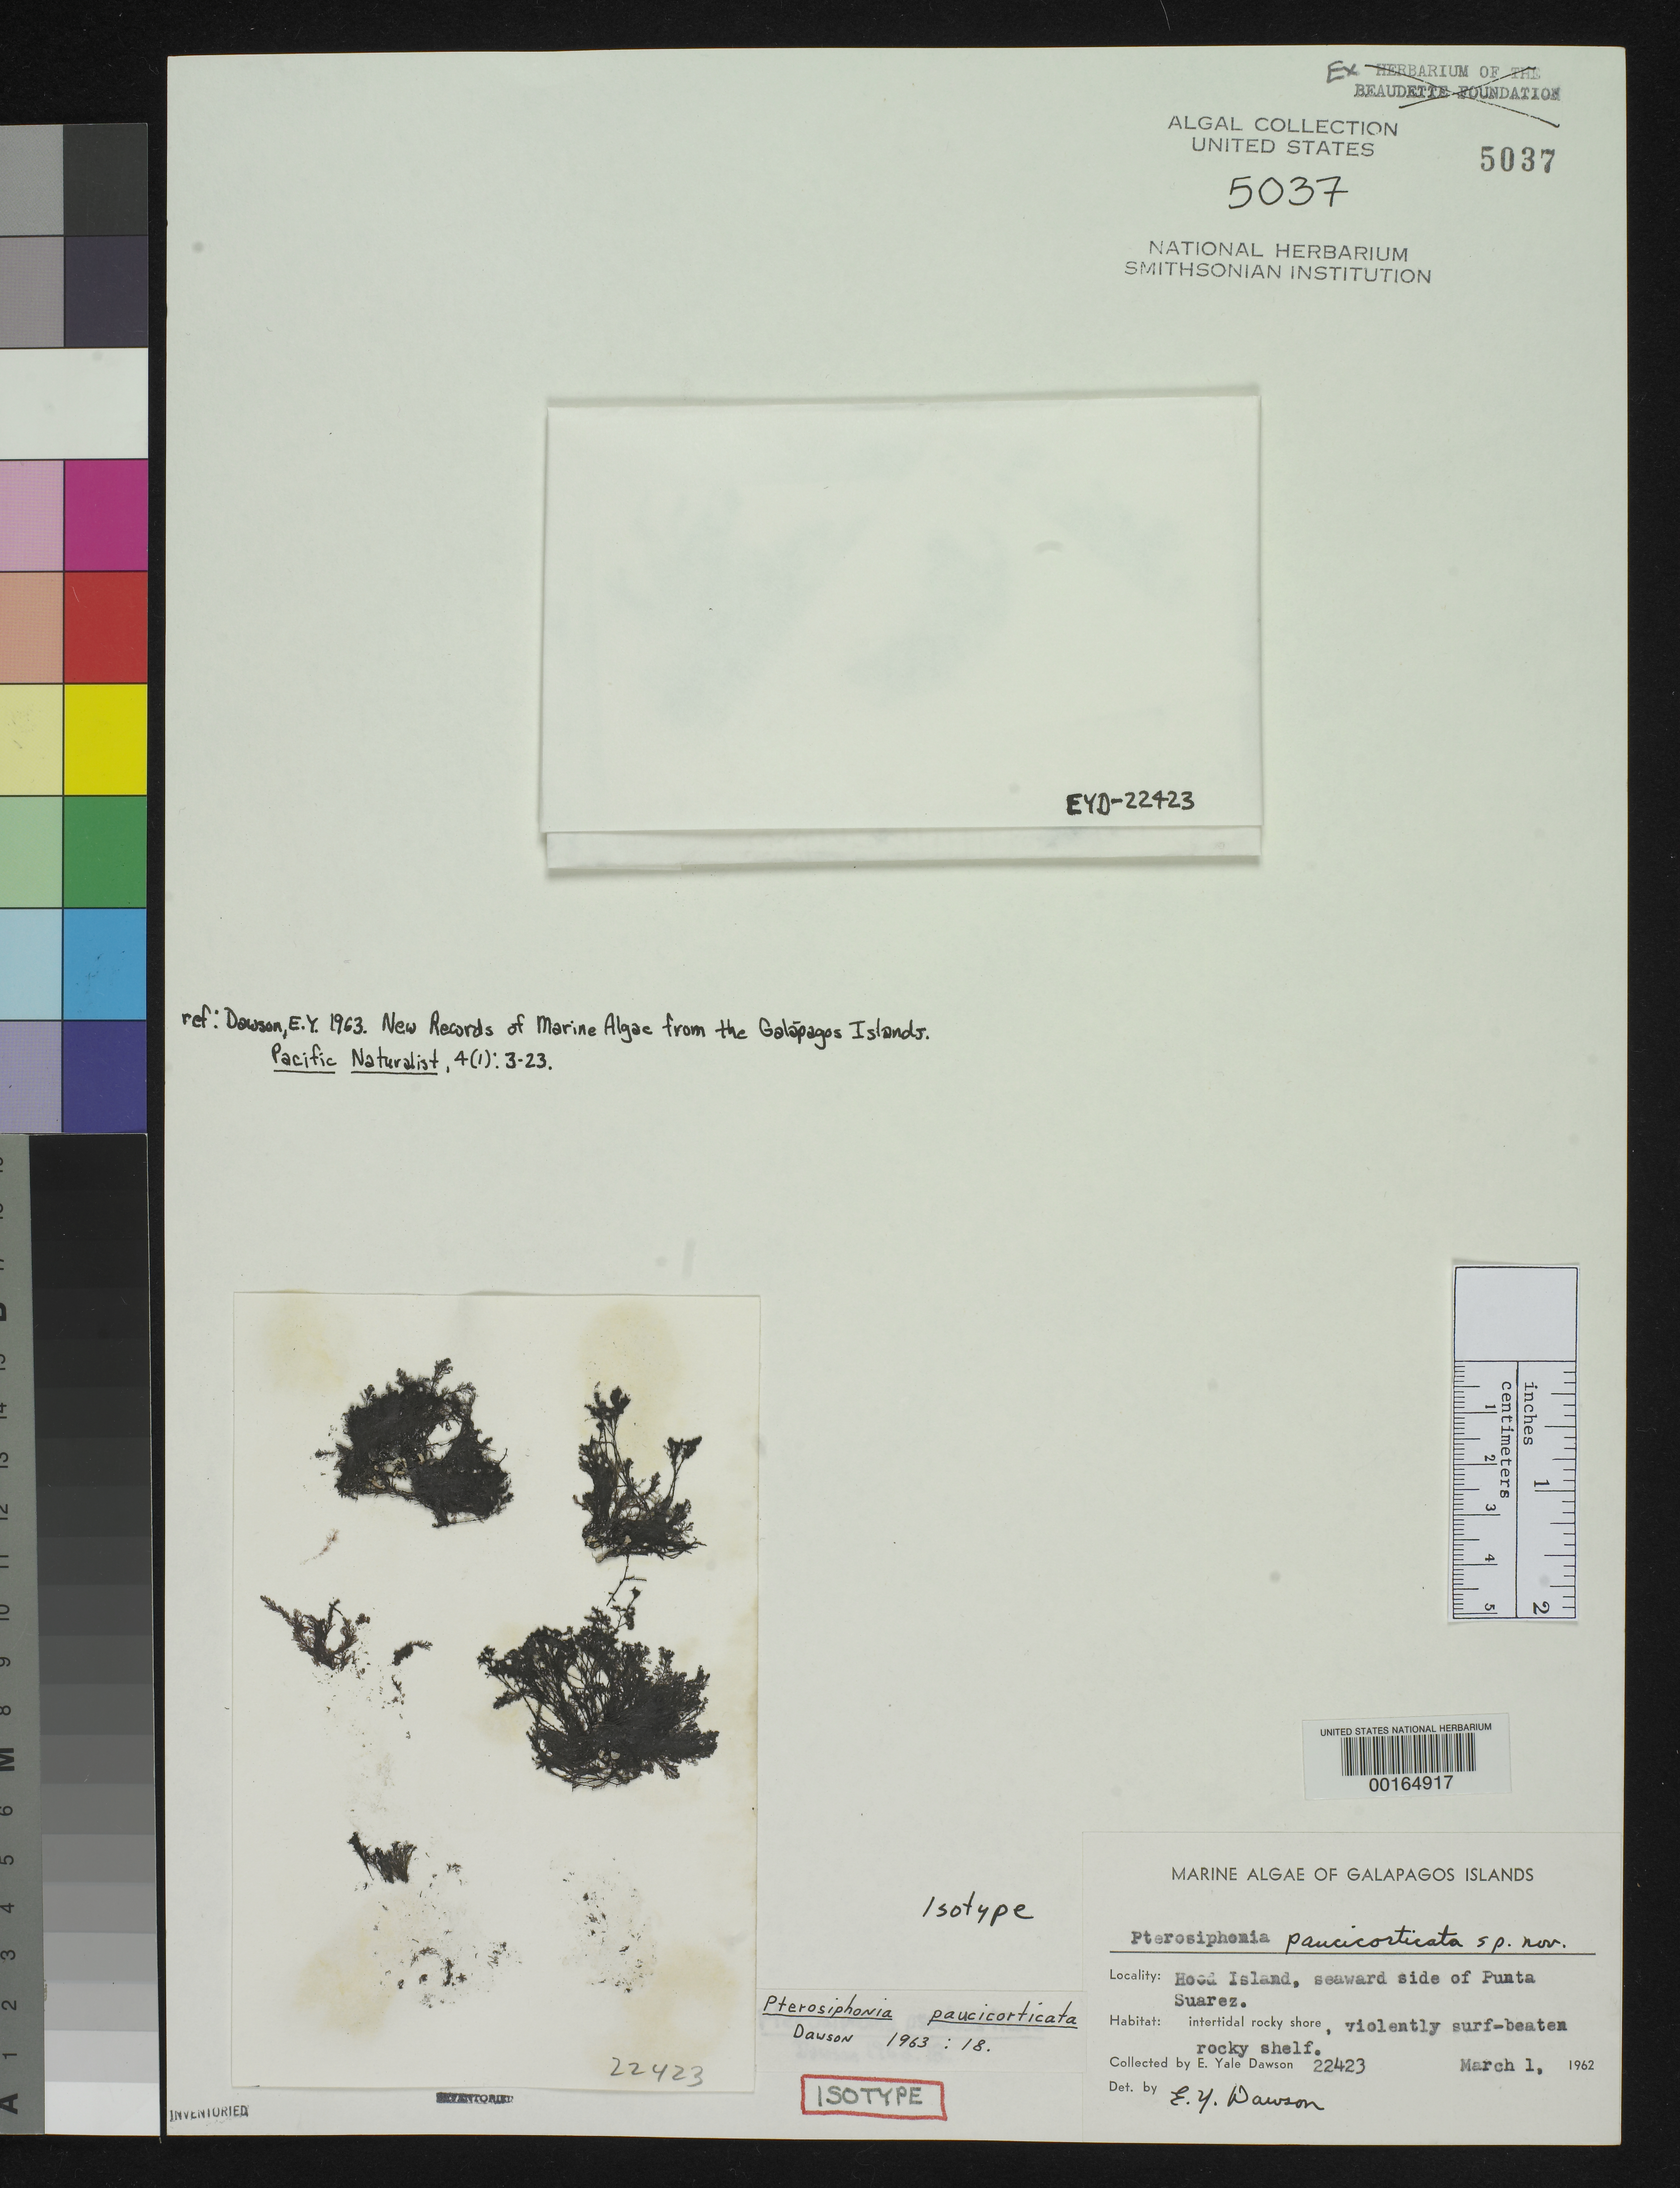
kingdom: Plantae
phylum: Rhodophyta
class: Florideophyceae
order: Ceramiales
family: Rhodomelaceae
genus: Pterosiphonia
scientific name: Pterosiphonia paucicorticata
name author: E.Y. Dawson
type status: Isotype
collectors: E. Y. Dawson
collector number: EYD 22423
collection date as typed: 01 Mar 1962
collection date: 1962-03-01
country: Ecuador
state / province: Colón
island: Española [Hood]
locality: Punta Suarez.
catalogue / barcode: US 5037